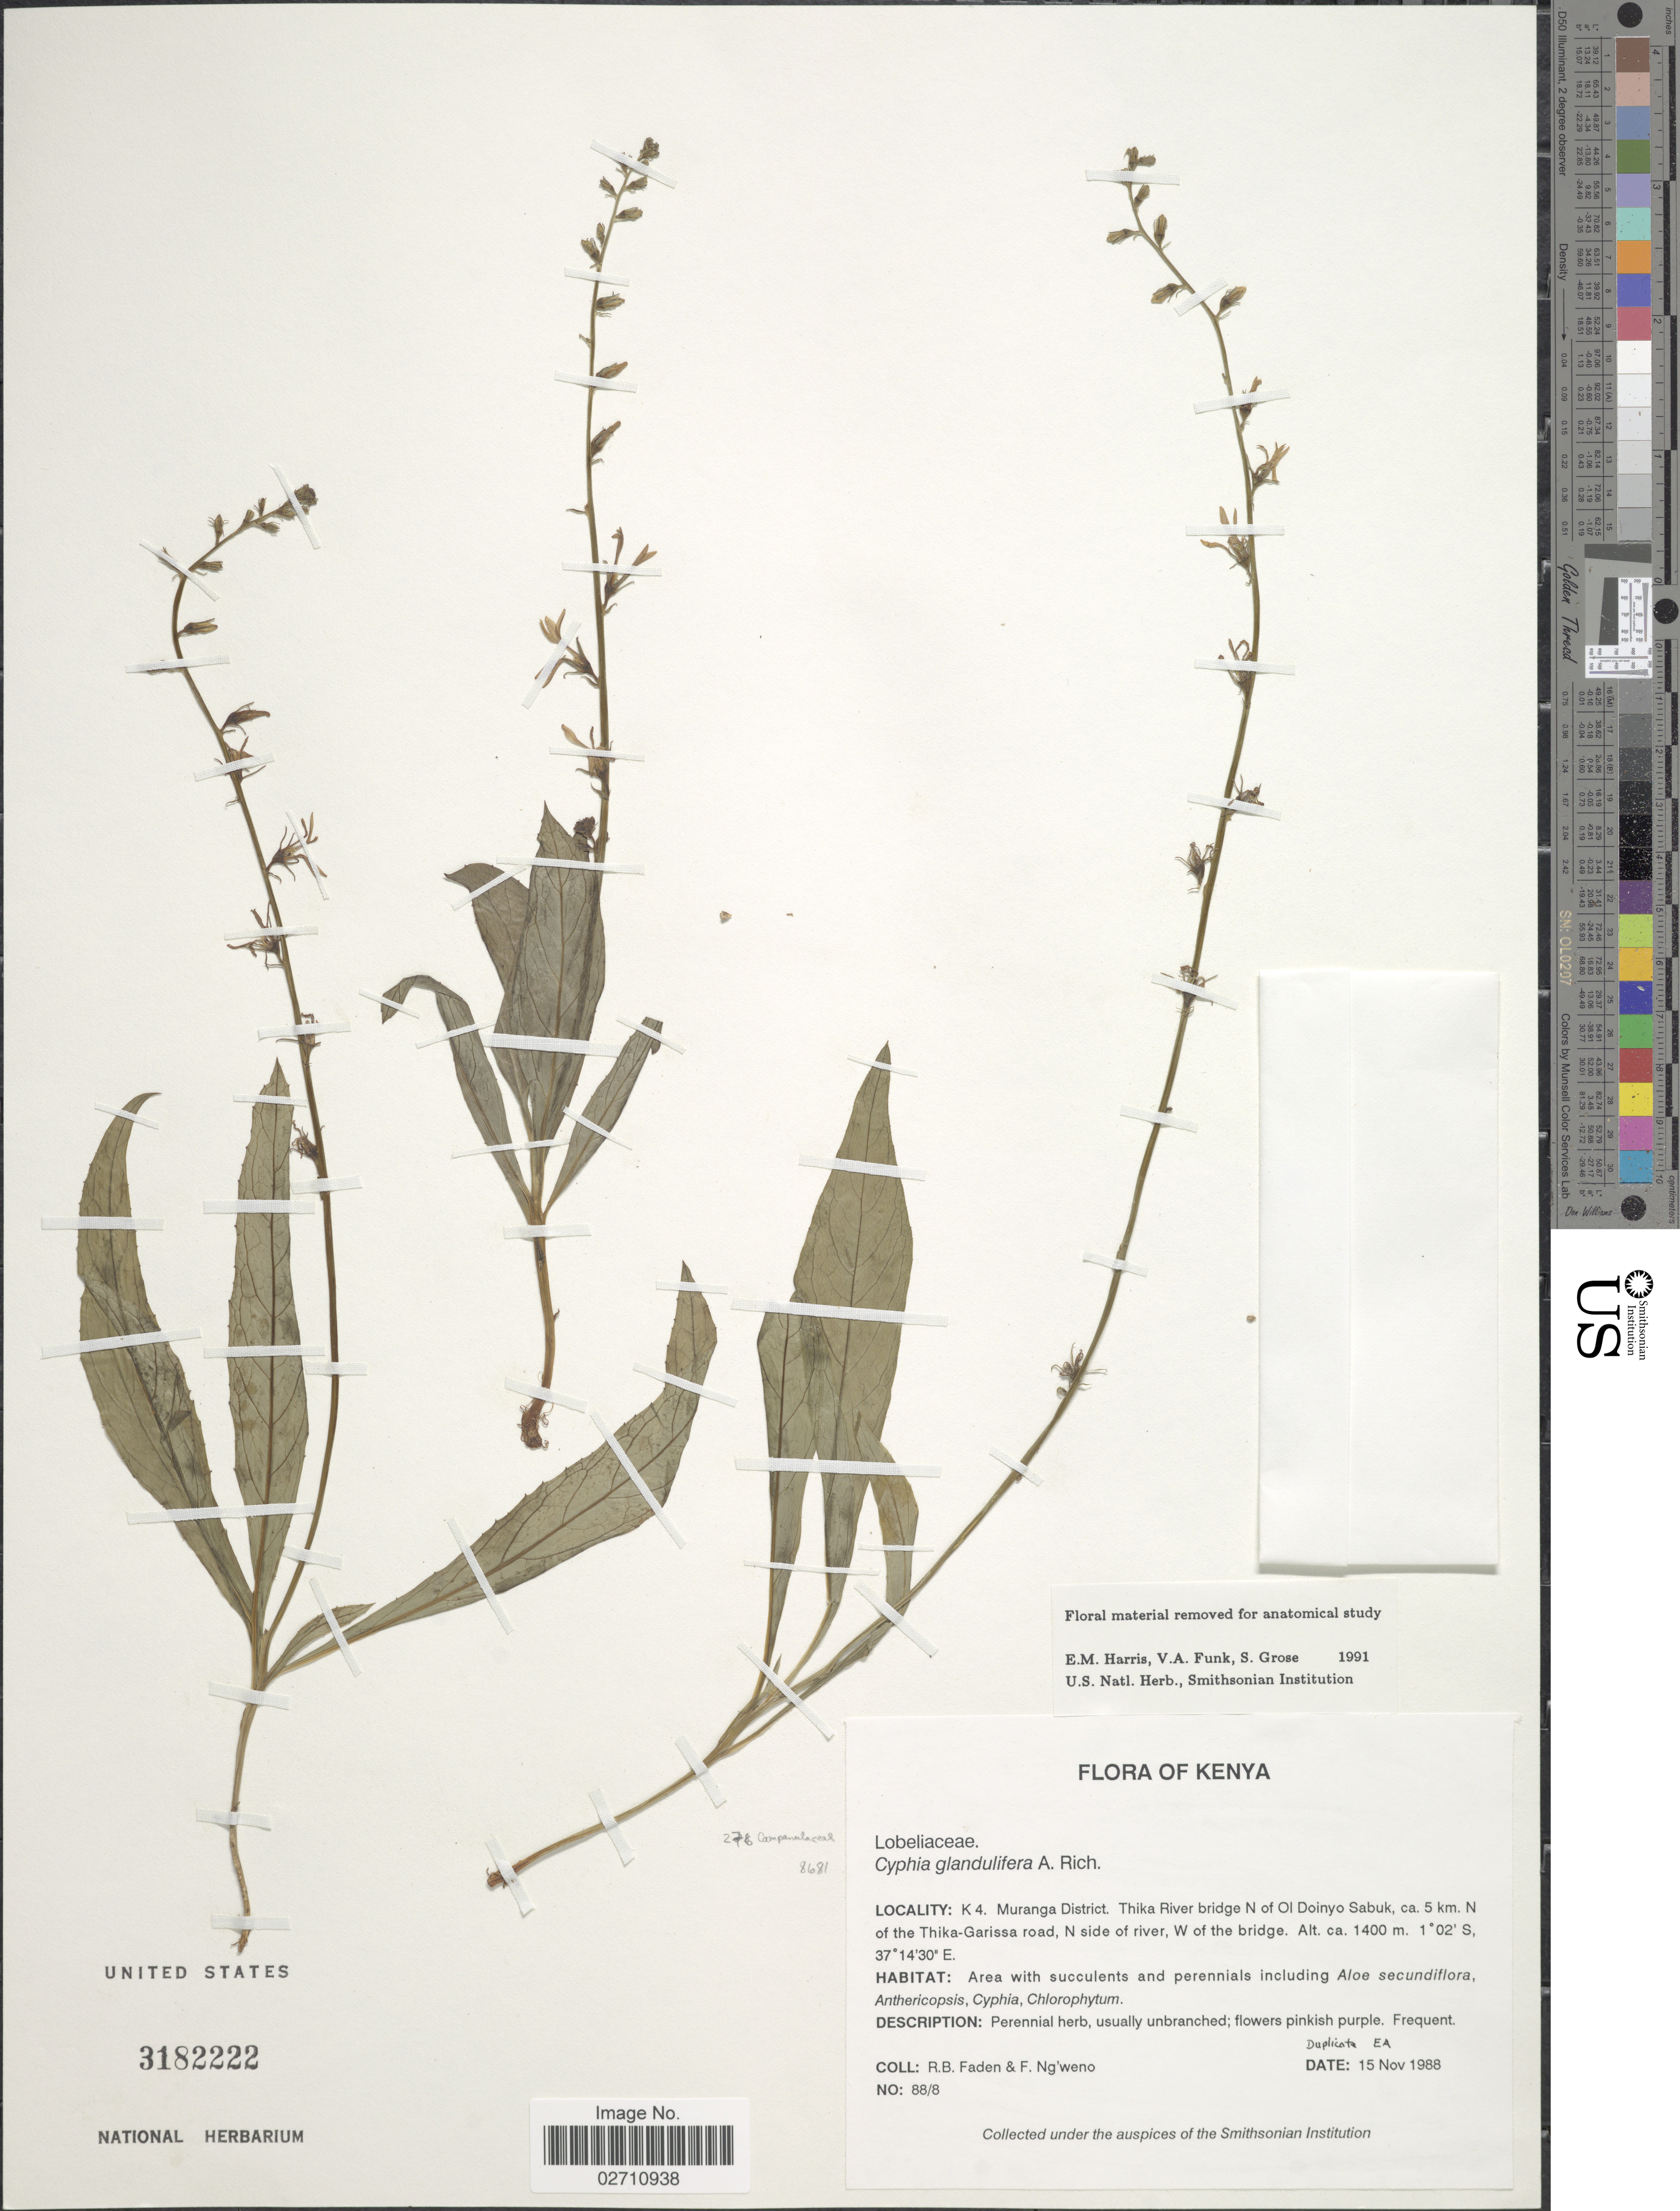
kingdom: Plantae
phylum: Tracheophyta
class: Magnoliopsida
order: Asterales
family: Campanulaceae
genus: Cyphia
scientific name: Cyphia glandulifera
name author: Hochst. ex A. Rich.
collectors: R. B. Faden & F. Ng'weno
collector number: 88/8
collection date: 1988-11-15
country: Kenya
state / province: Murang'a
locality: K4, Muranga District, Thika River bridge N of Ol Doinyo Sabuk, 5 km. N of the Thika-Garissa road, N side of river, W of the bridge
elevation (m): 1400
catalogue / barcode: US 3182222